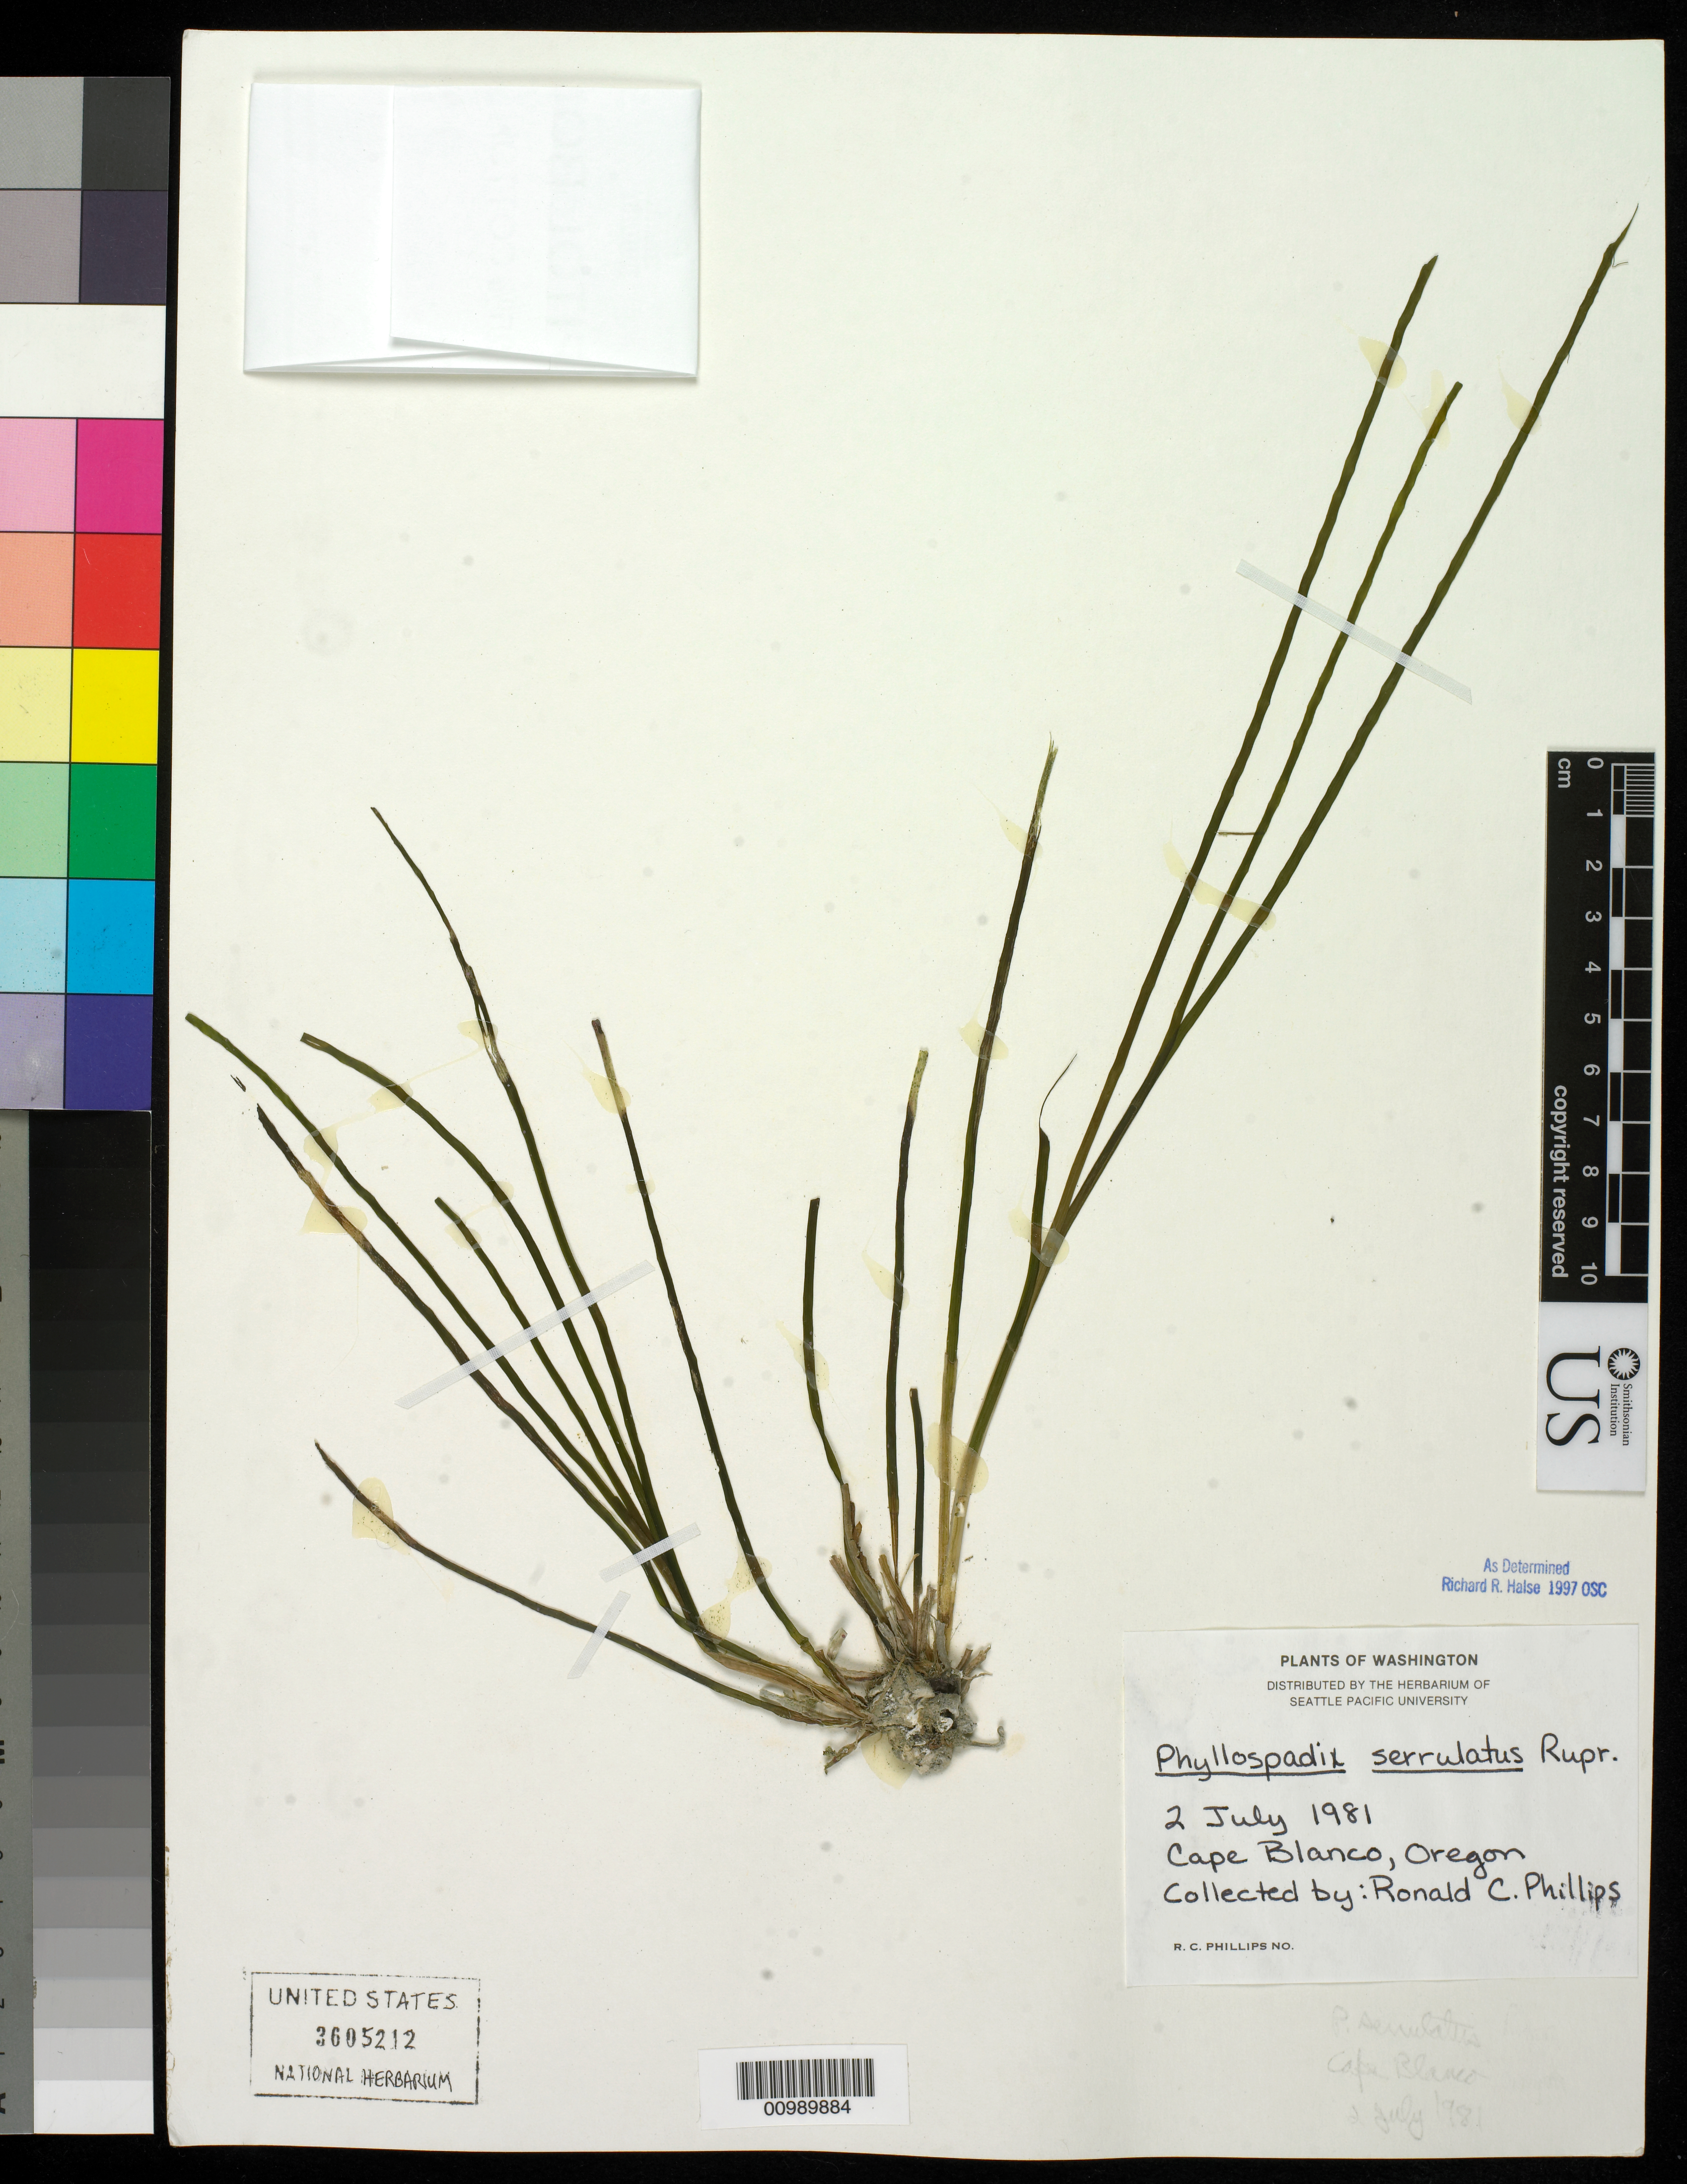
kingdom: Plantae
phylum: Tracheophyta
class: Liliopsida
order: Alismatales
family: Zosteraceae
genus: Phyllospadix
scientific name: Phyllospadix serrulatus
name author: Rupr.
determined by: Halse, R. R.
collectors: R. C. Phillips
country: United States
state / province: Oregon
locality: Cape Blanco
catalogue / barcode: US 3605212